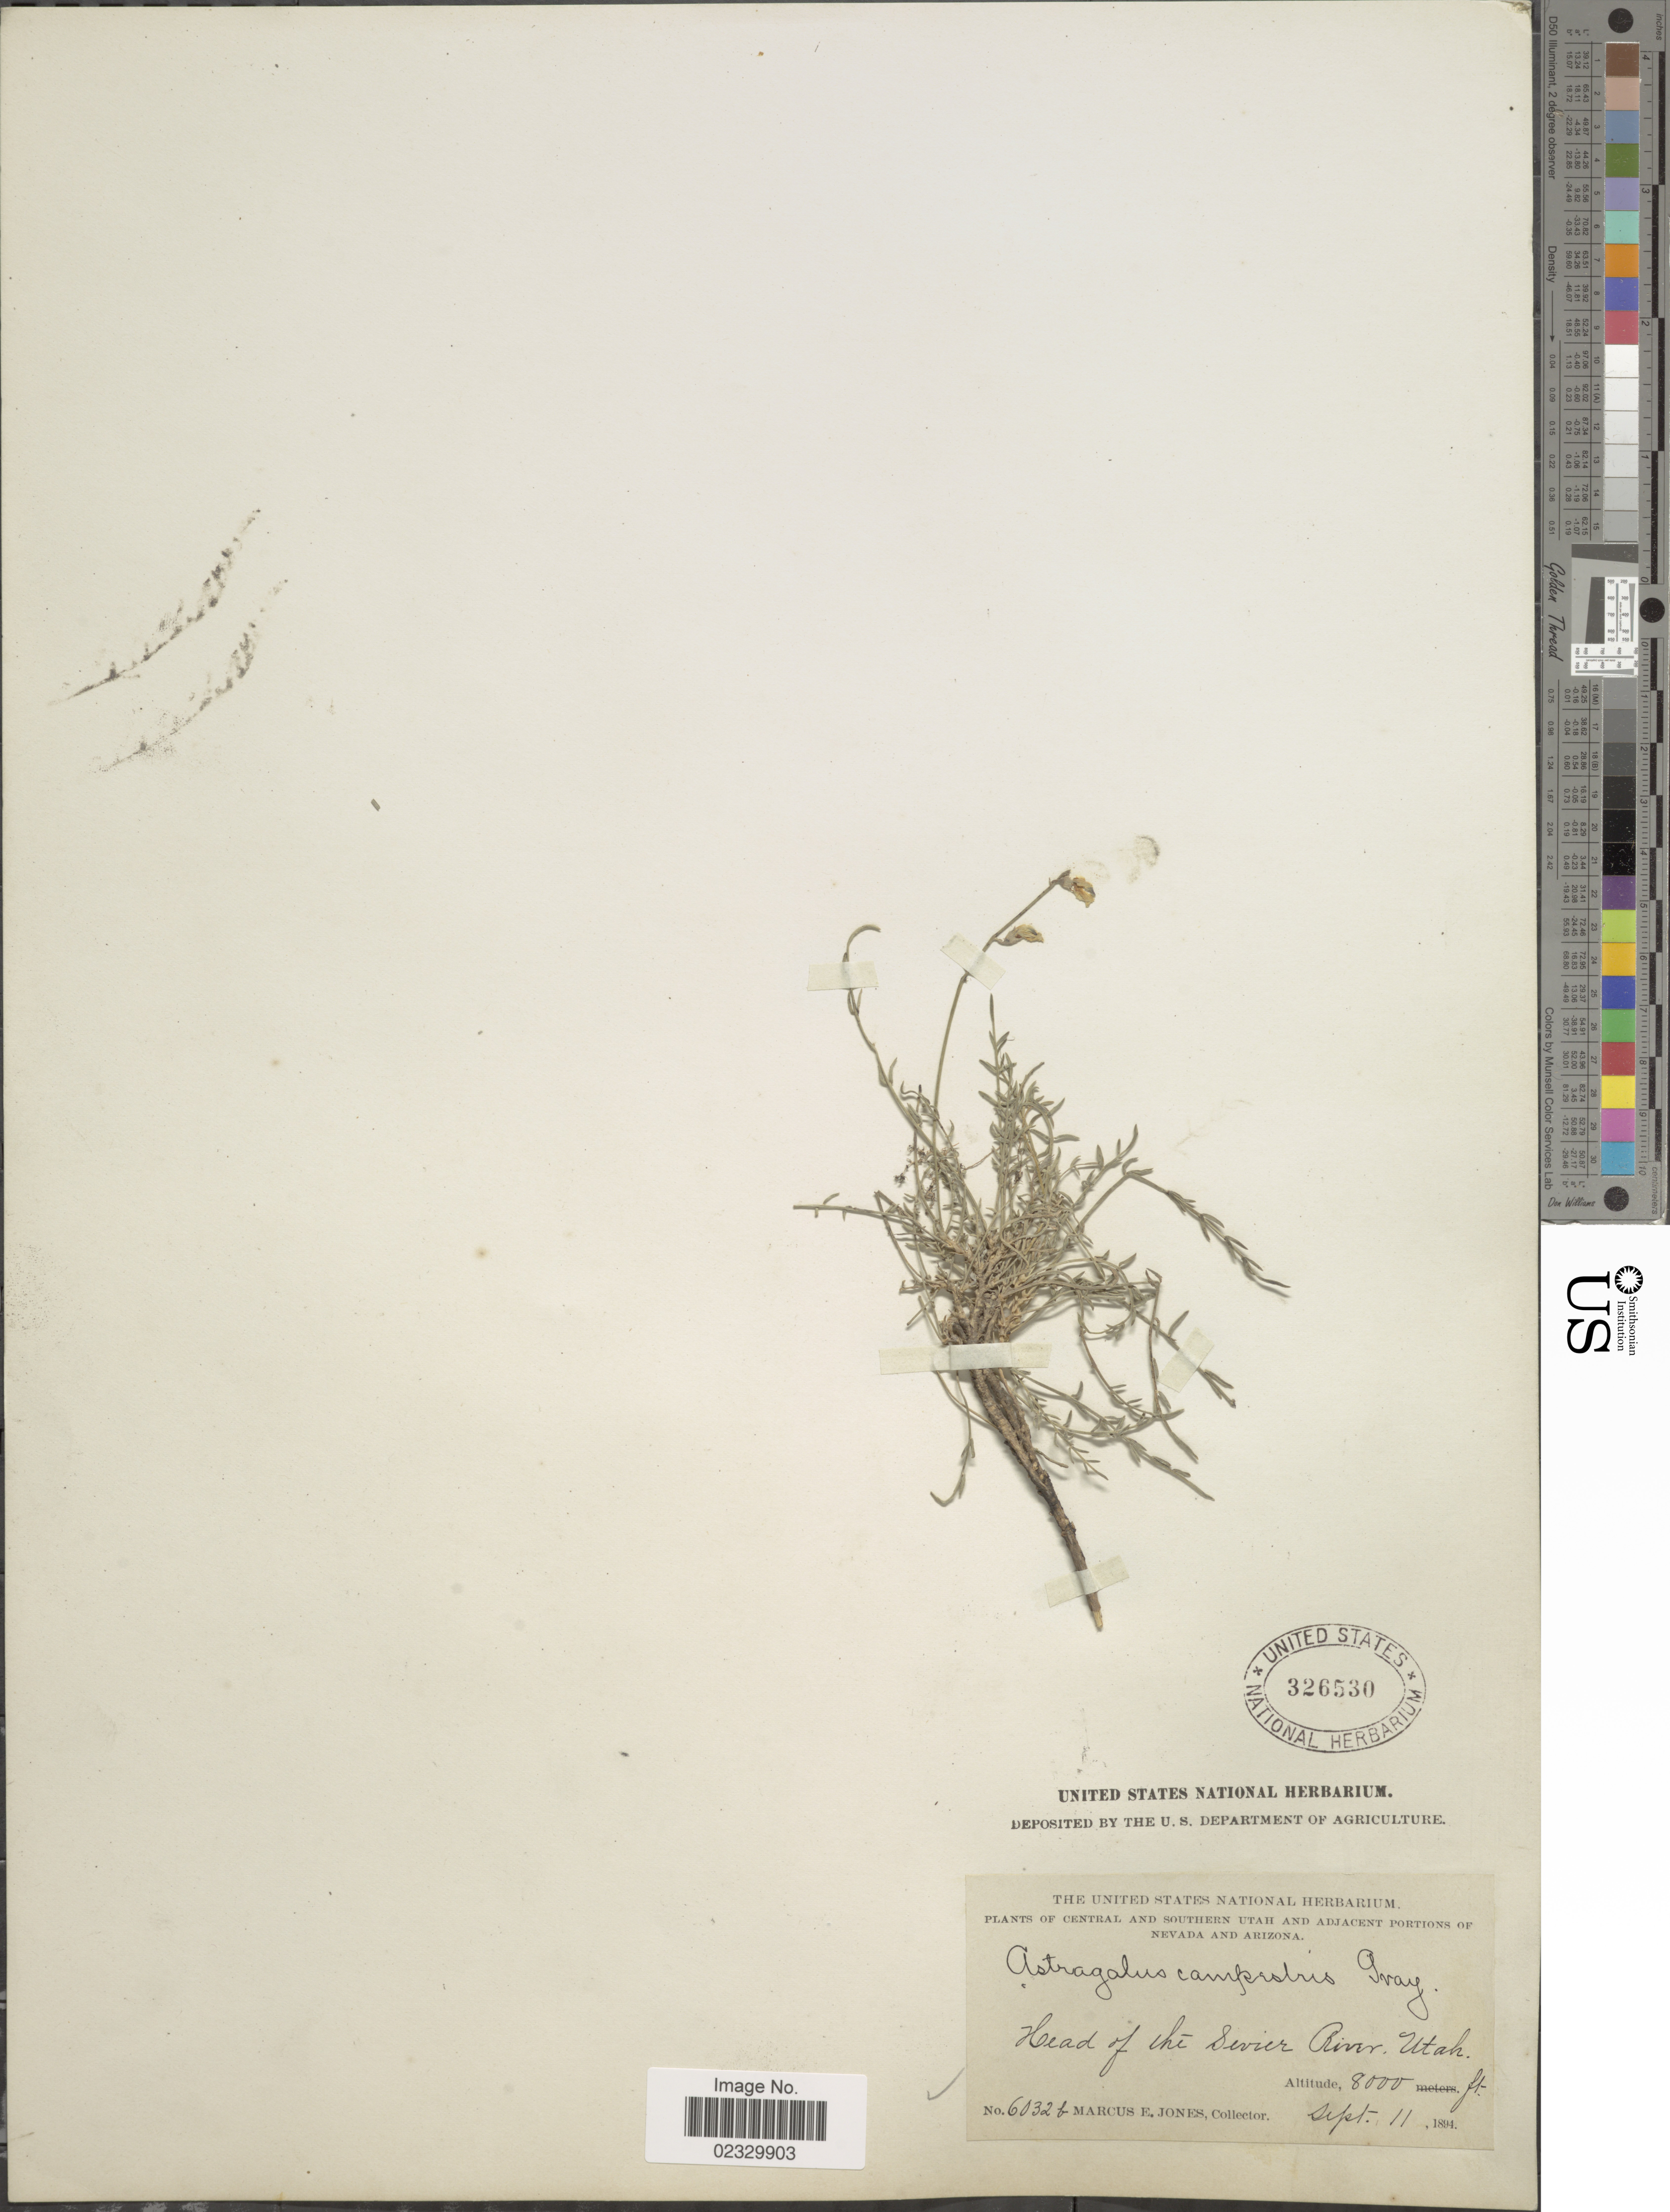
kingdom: Plantae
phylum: Tracheophyta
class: Magnoliopsida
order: Fabales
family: Fabaceae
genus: Astragalus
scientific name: Astragalus carltonii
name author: J.F. Macbr.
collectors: M. E. Jones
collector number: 6032B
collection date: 1894-09-11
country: United States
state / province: Utah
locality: Central and Southern Utah and adjacent portions of Nevada and Arizona. Head of the Sevier River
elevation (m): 2438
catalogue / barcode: US 326530